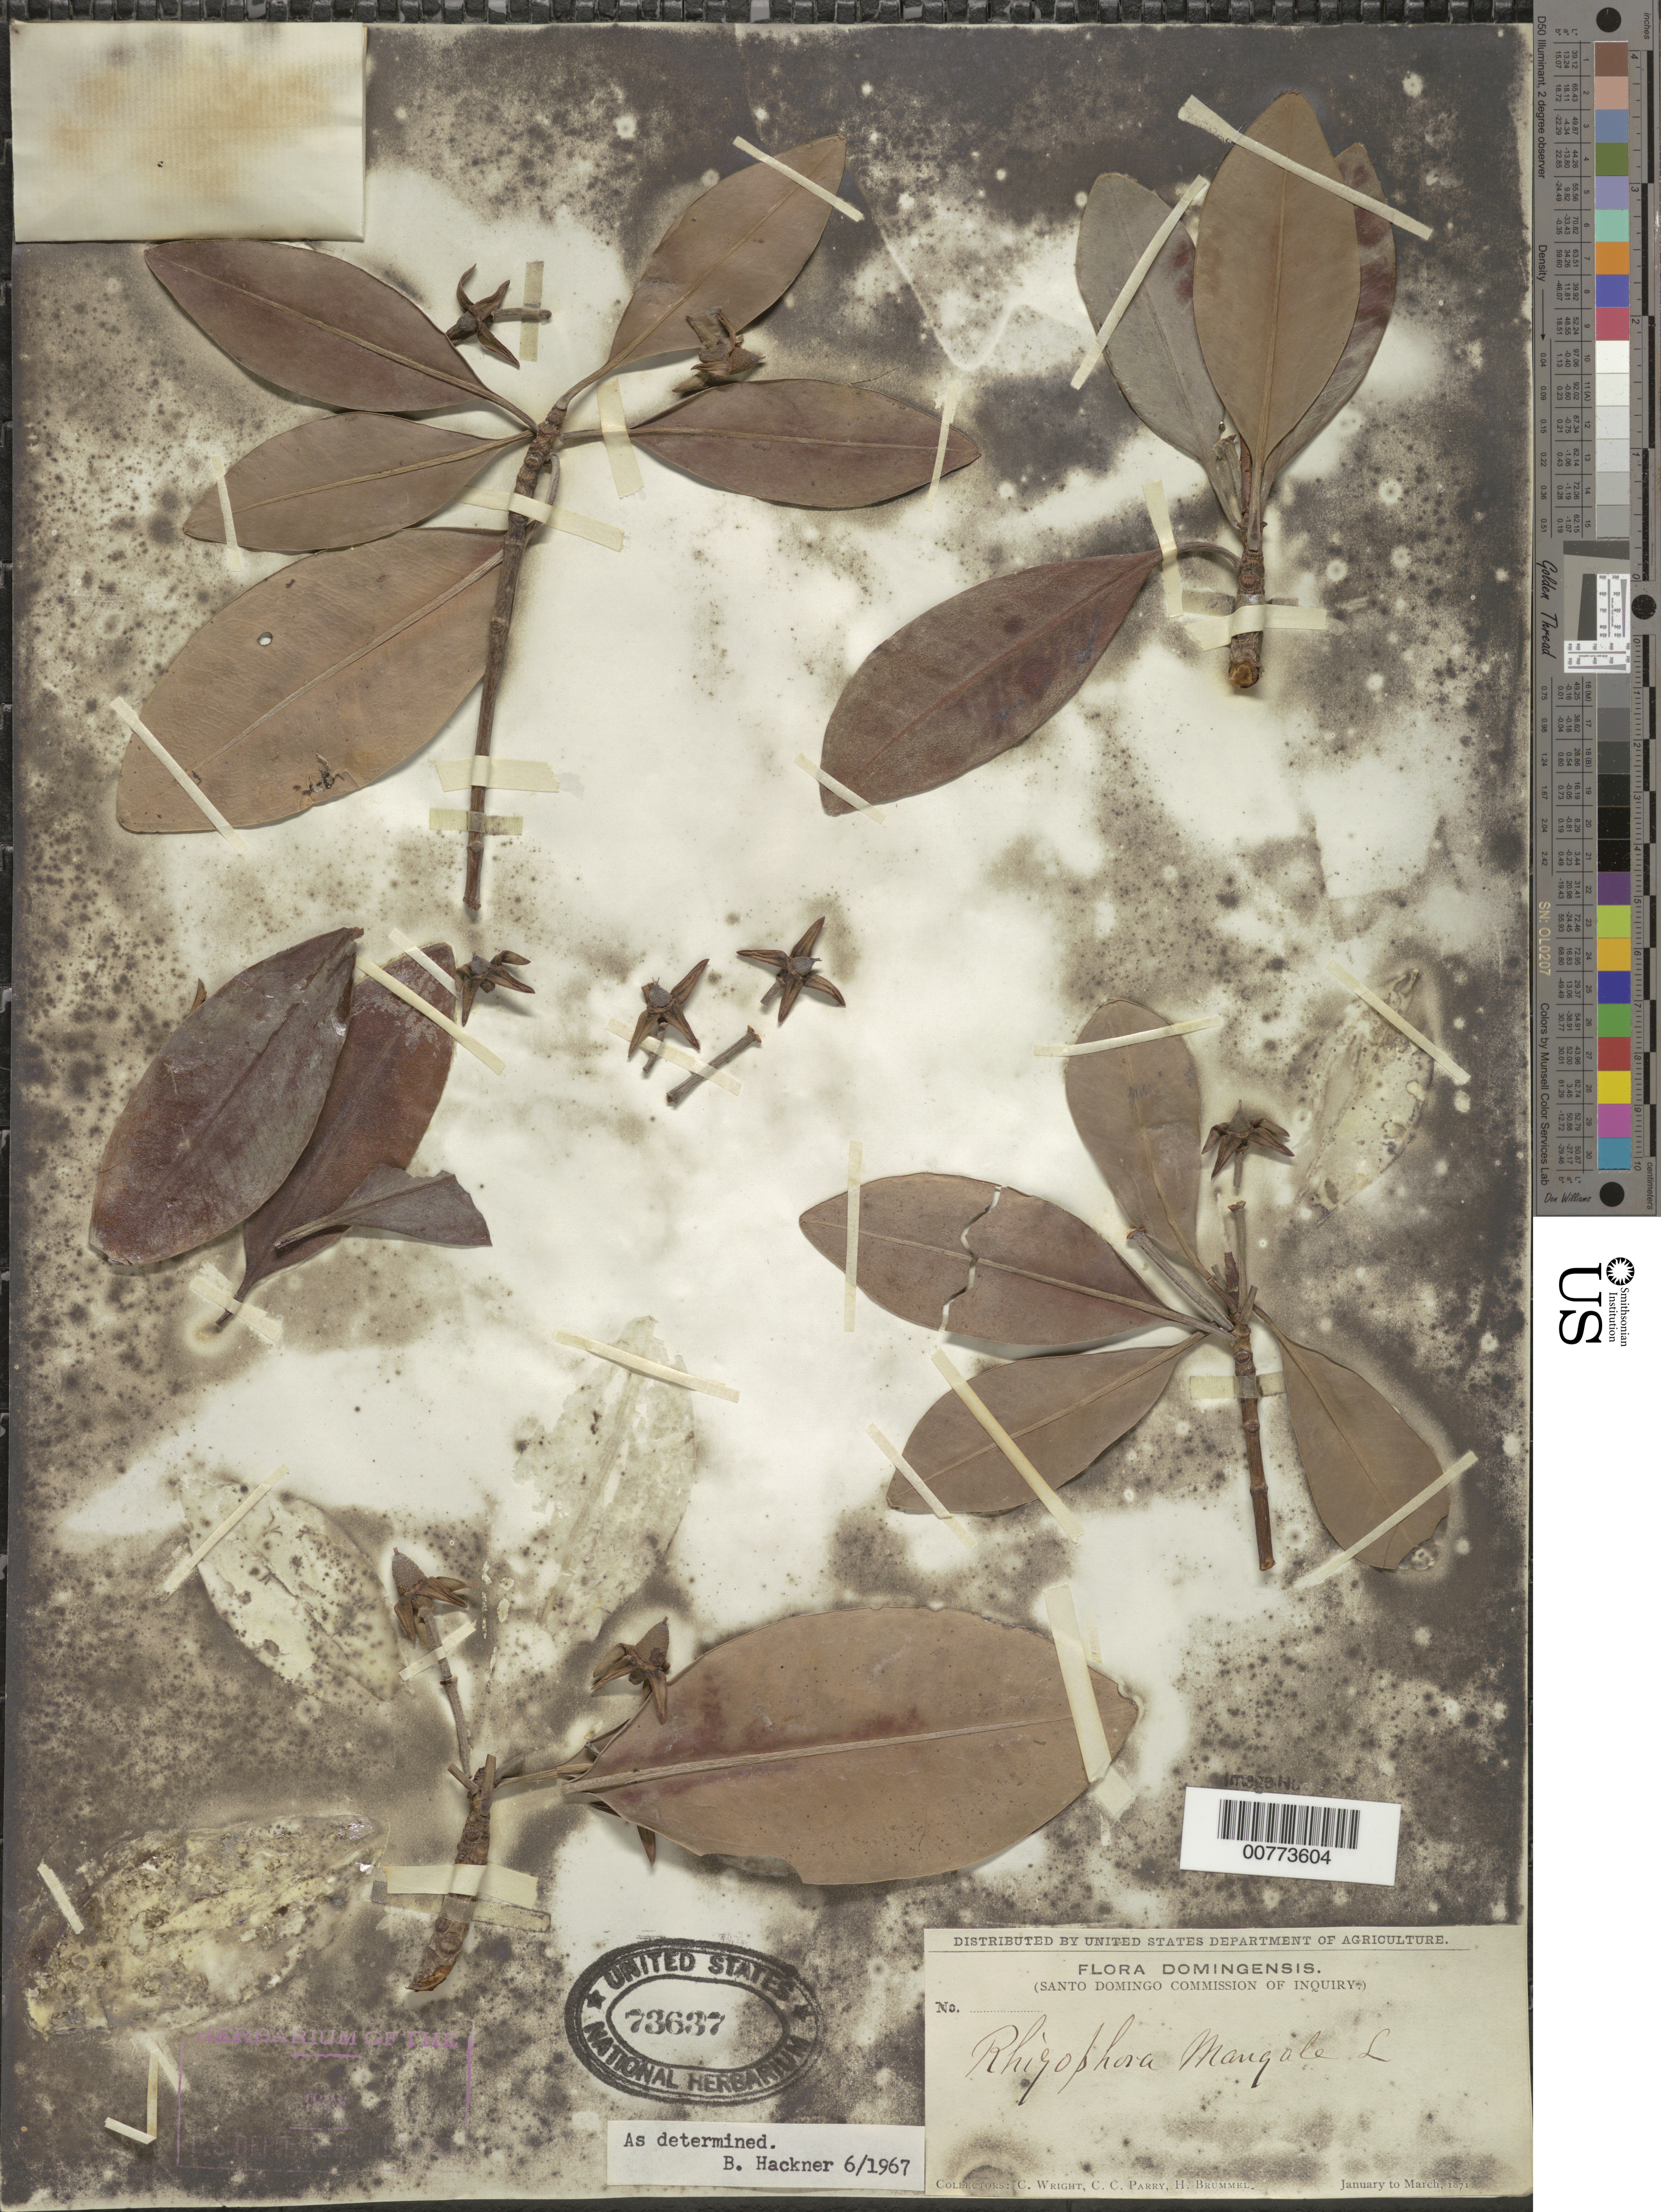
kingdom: Plantae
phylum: Tracheophyta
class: Magnoliopsida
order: Malpighiales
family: Rhizophoraceae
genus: Rhizophora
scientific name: Rhizophora mangle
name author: L.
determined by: Hackner, B.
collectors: C. Wright, C. C. Parry & H. Brummel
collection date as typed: Jan 1871 to -- Mar 1871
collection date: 1871-01/1871-03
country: Dominican Republic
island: Hispaniola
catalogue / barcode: US 73637